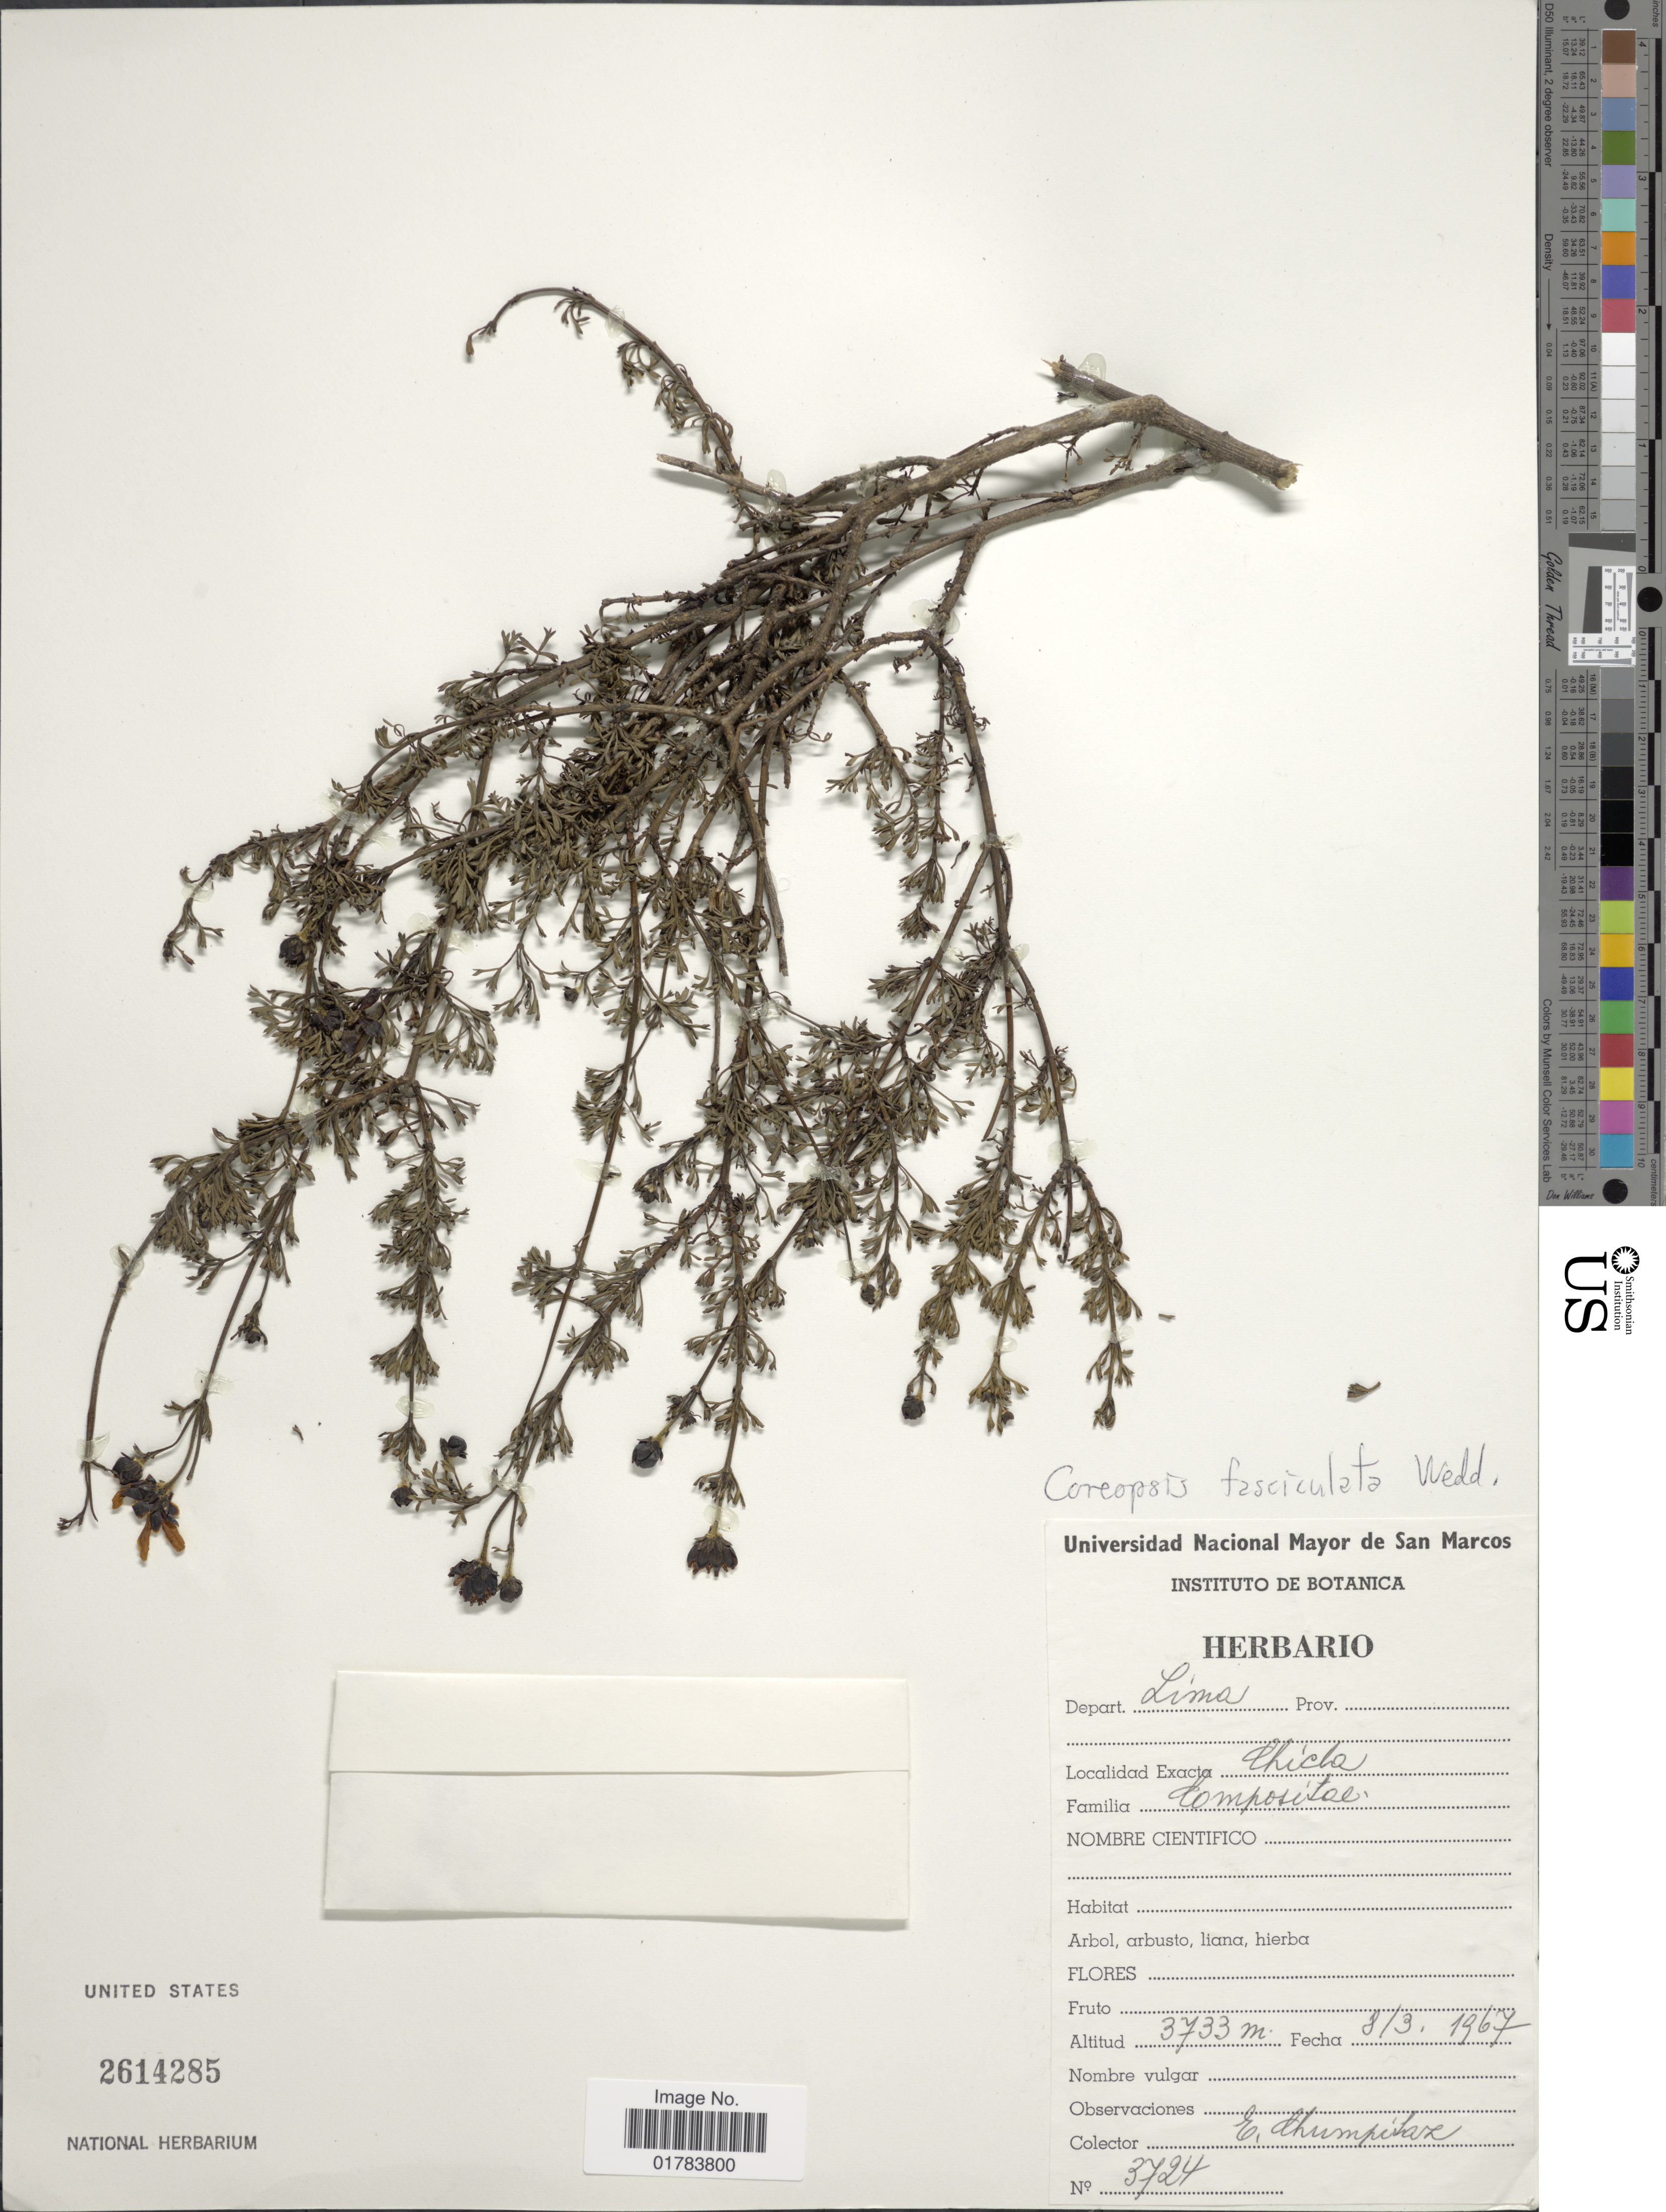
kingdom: Plantae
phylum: Tracheophyta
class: Magnoliopsida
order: Asterales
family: Asteraceae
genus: Coreopsis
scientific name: Coreopsis fasciculata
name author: Wedd.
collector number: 3724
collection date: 1967-03-08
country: Peru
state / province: Lima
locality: Chicla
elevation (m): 3733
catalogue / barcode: US 2614285